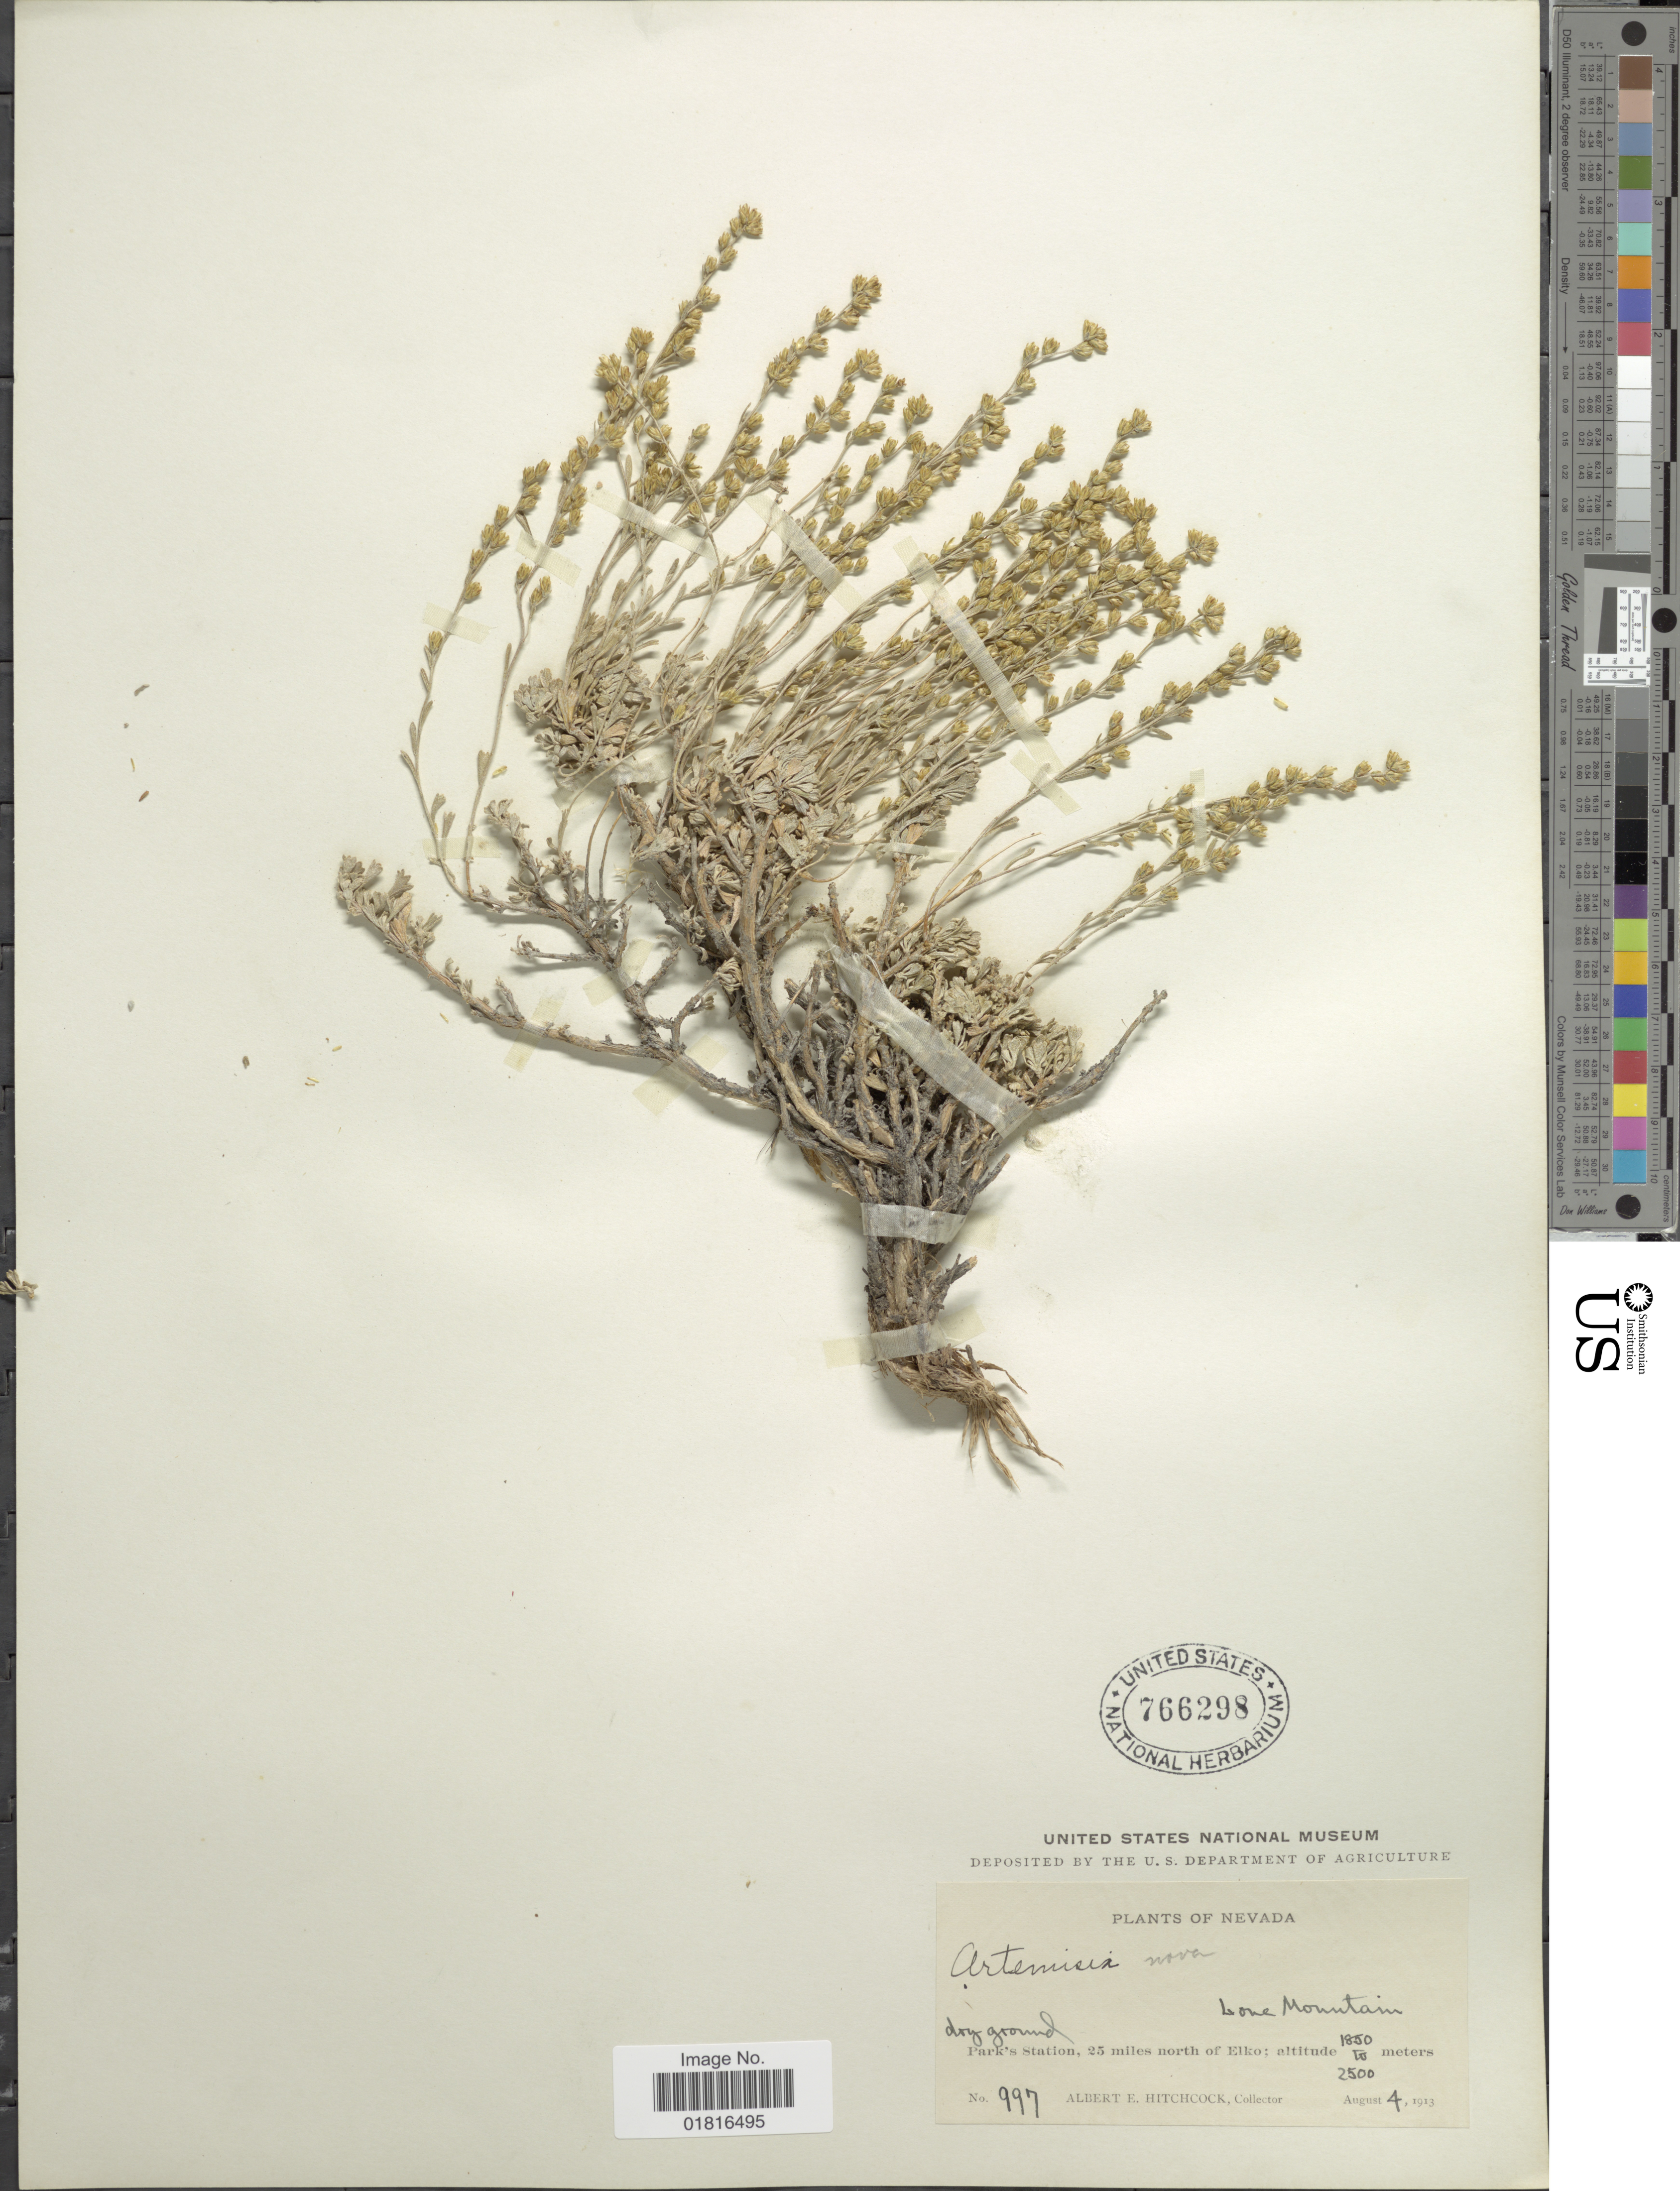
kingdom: Plantae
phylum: Tracheophyta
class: Magnoliopsida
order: Asterales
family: Asteraceae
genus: Artemisia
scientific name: Artemisia nova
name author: A. Nelson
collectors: A. Hitchcock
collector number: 997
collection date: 1913-08-04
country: United States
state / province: Nevada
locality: Lone Mountain, dry ground, Park's Station, 25 miles north of Elko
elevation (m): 1850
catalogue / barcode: US 766298